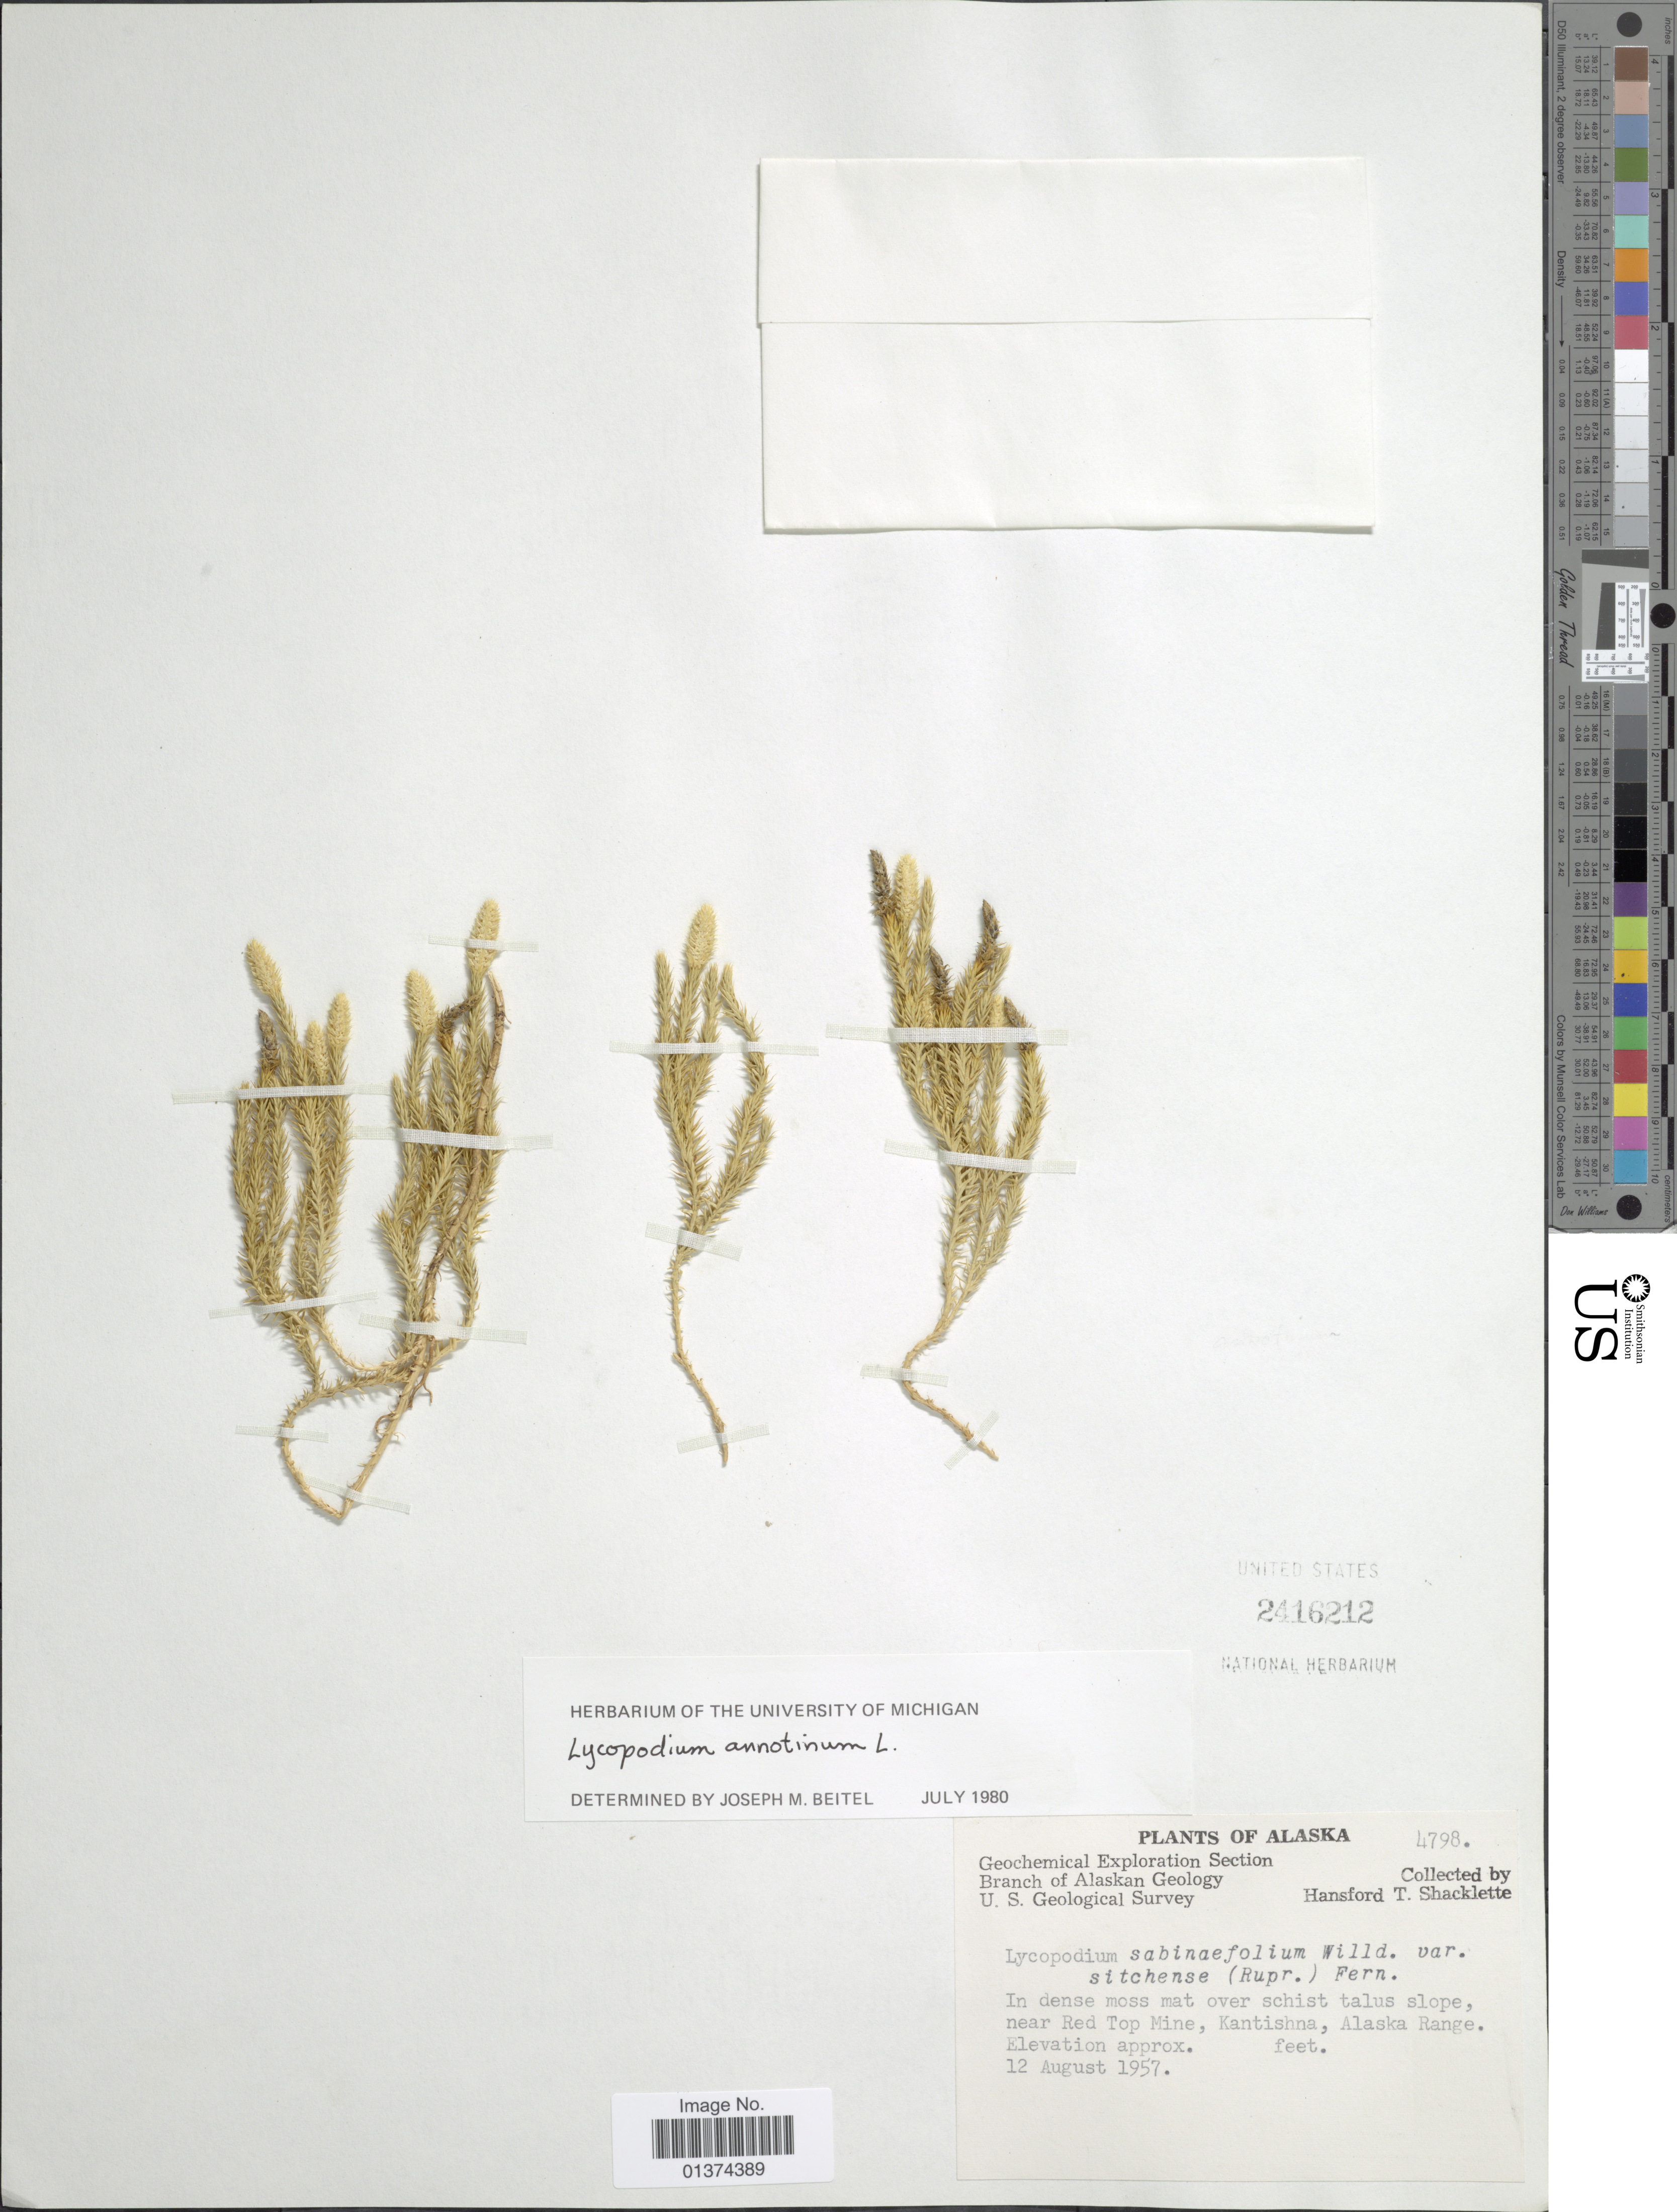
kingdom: Plantae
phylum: Tracheophyta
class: Lycopodiopsida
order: Lycopodiales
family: Lycopodiaceae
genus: Spinulum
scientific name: Spinulum annotinum subsp. annotinum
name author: (L.) A. Haines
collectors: H. Shacklette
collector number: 4798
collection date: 1957-08-12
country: United States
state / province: Alaska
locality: In dense moss mat over schist talus slope, near Red Top Mine, Kantisha, Alaska Range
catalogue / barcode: US 2416212